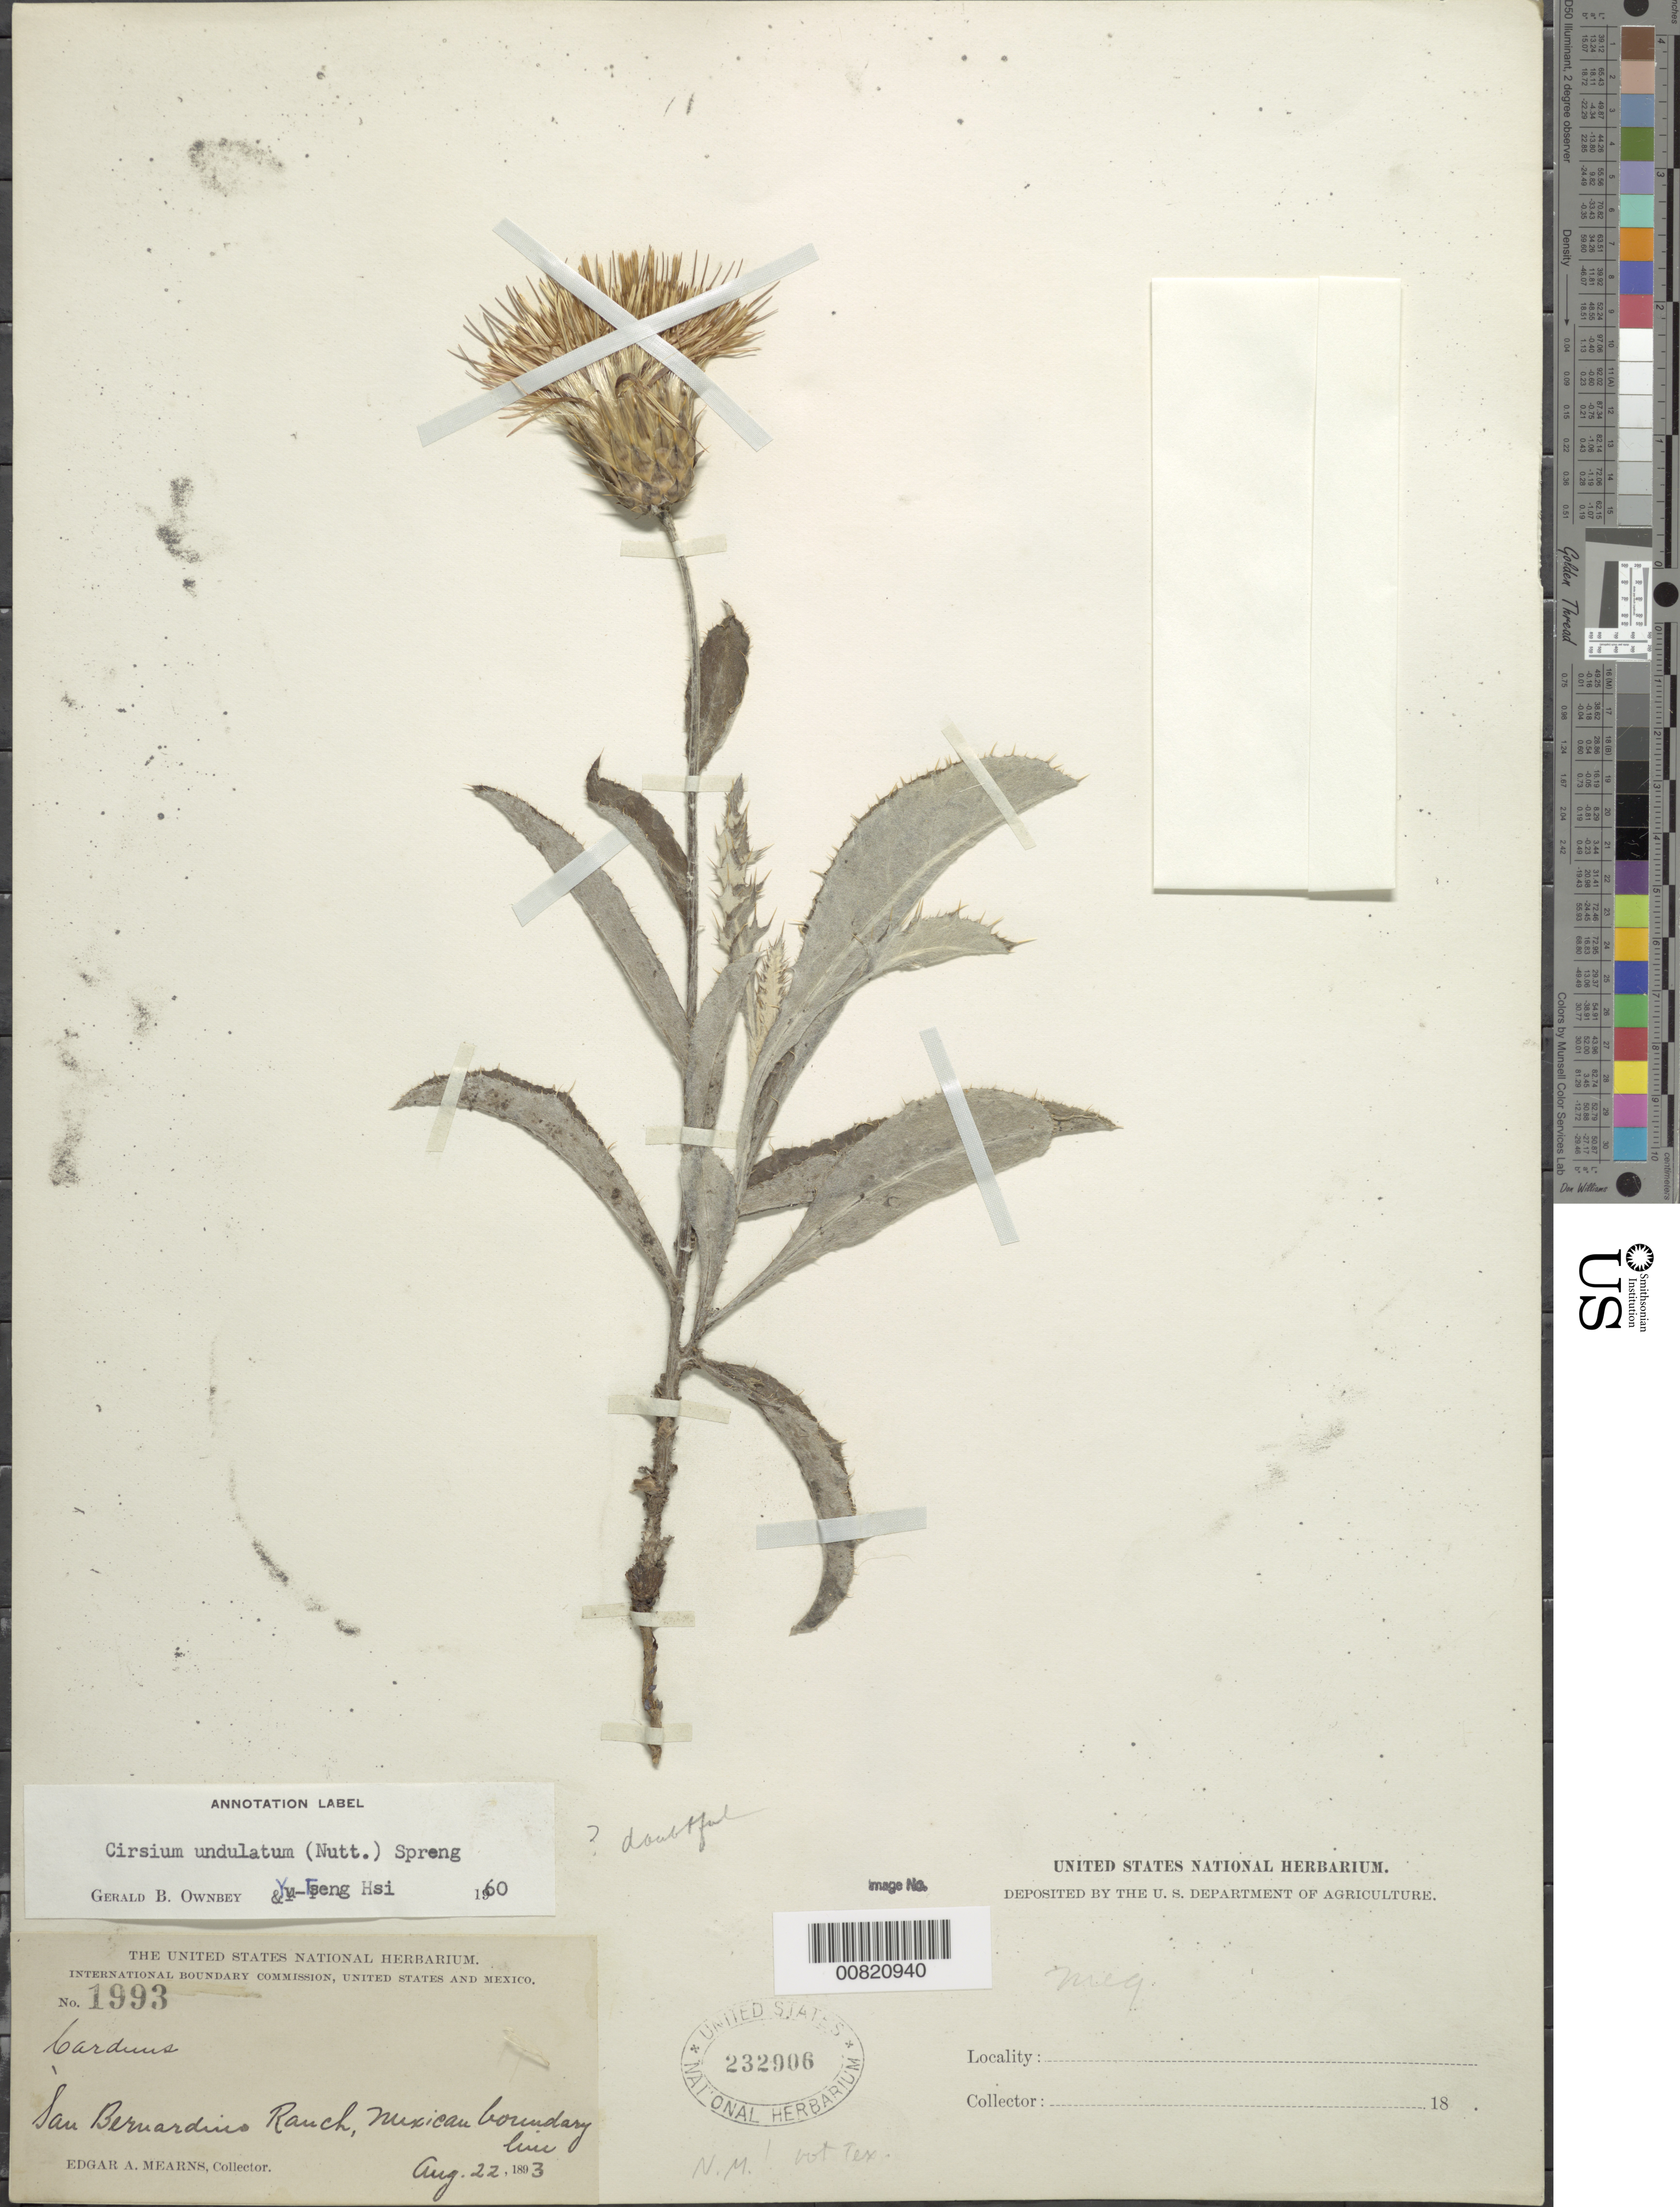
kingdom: Plantae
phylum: Tracheophyta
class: Magnoliopsida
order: Asterales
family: Asteraceae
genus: Cirsium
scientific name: Cirsium undulatum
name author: (Nutt.) Spreng.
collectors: E. A. Mearns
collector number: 1993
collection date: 1893-08-22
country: United States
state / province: Arizona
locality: San Bernardino Ranch, Mexican boundary.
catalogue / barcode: US 232906